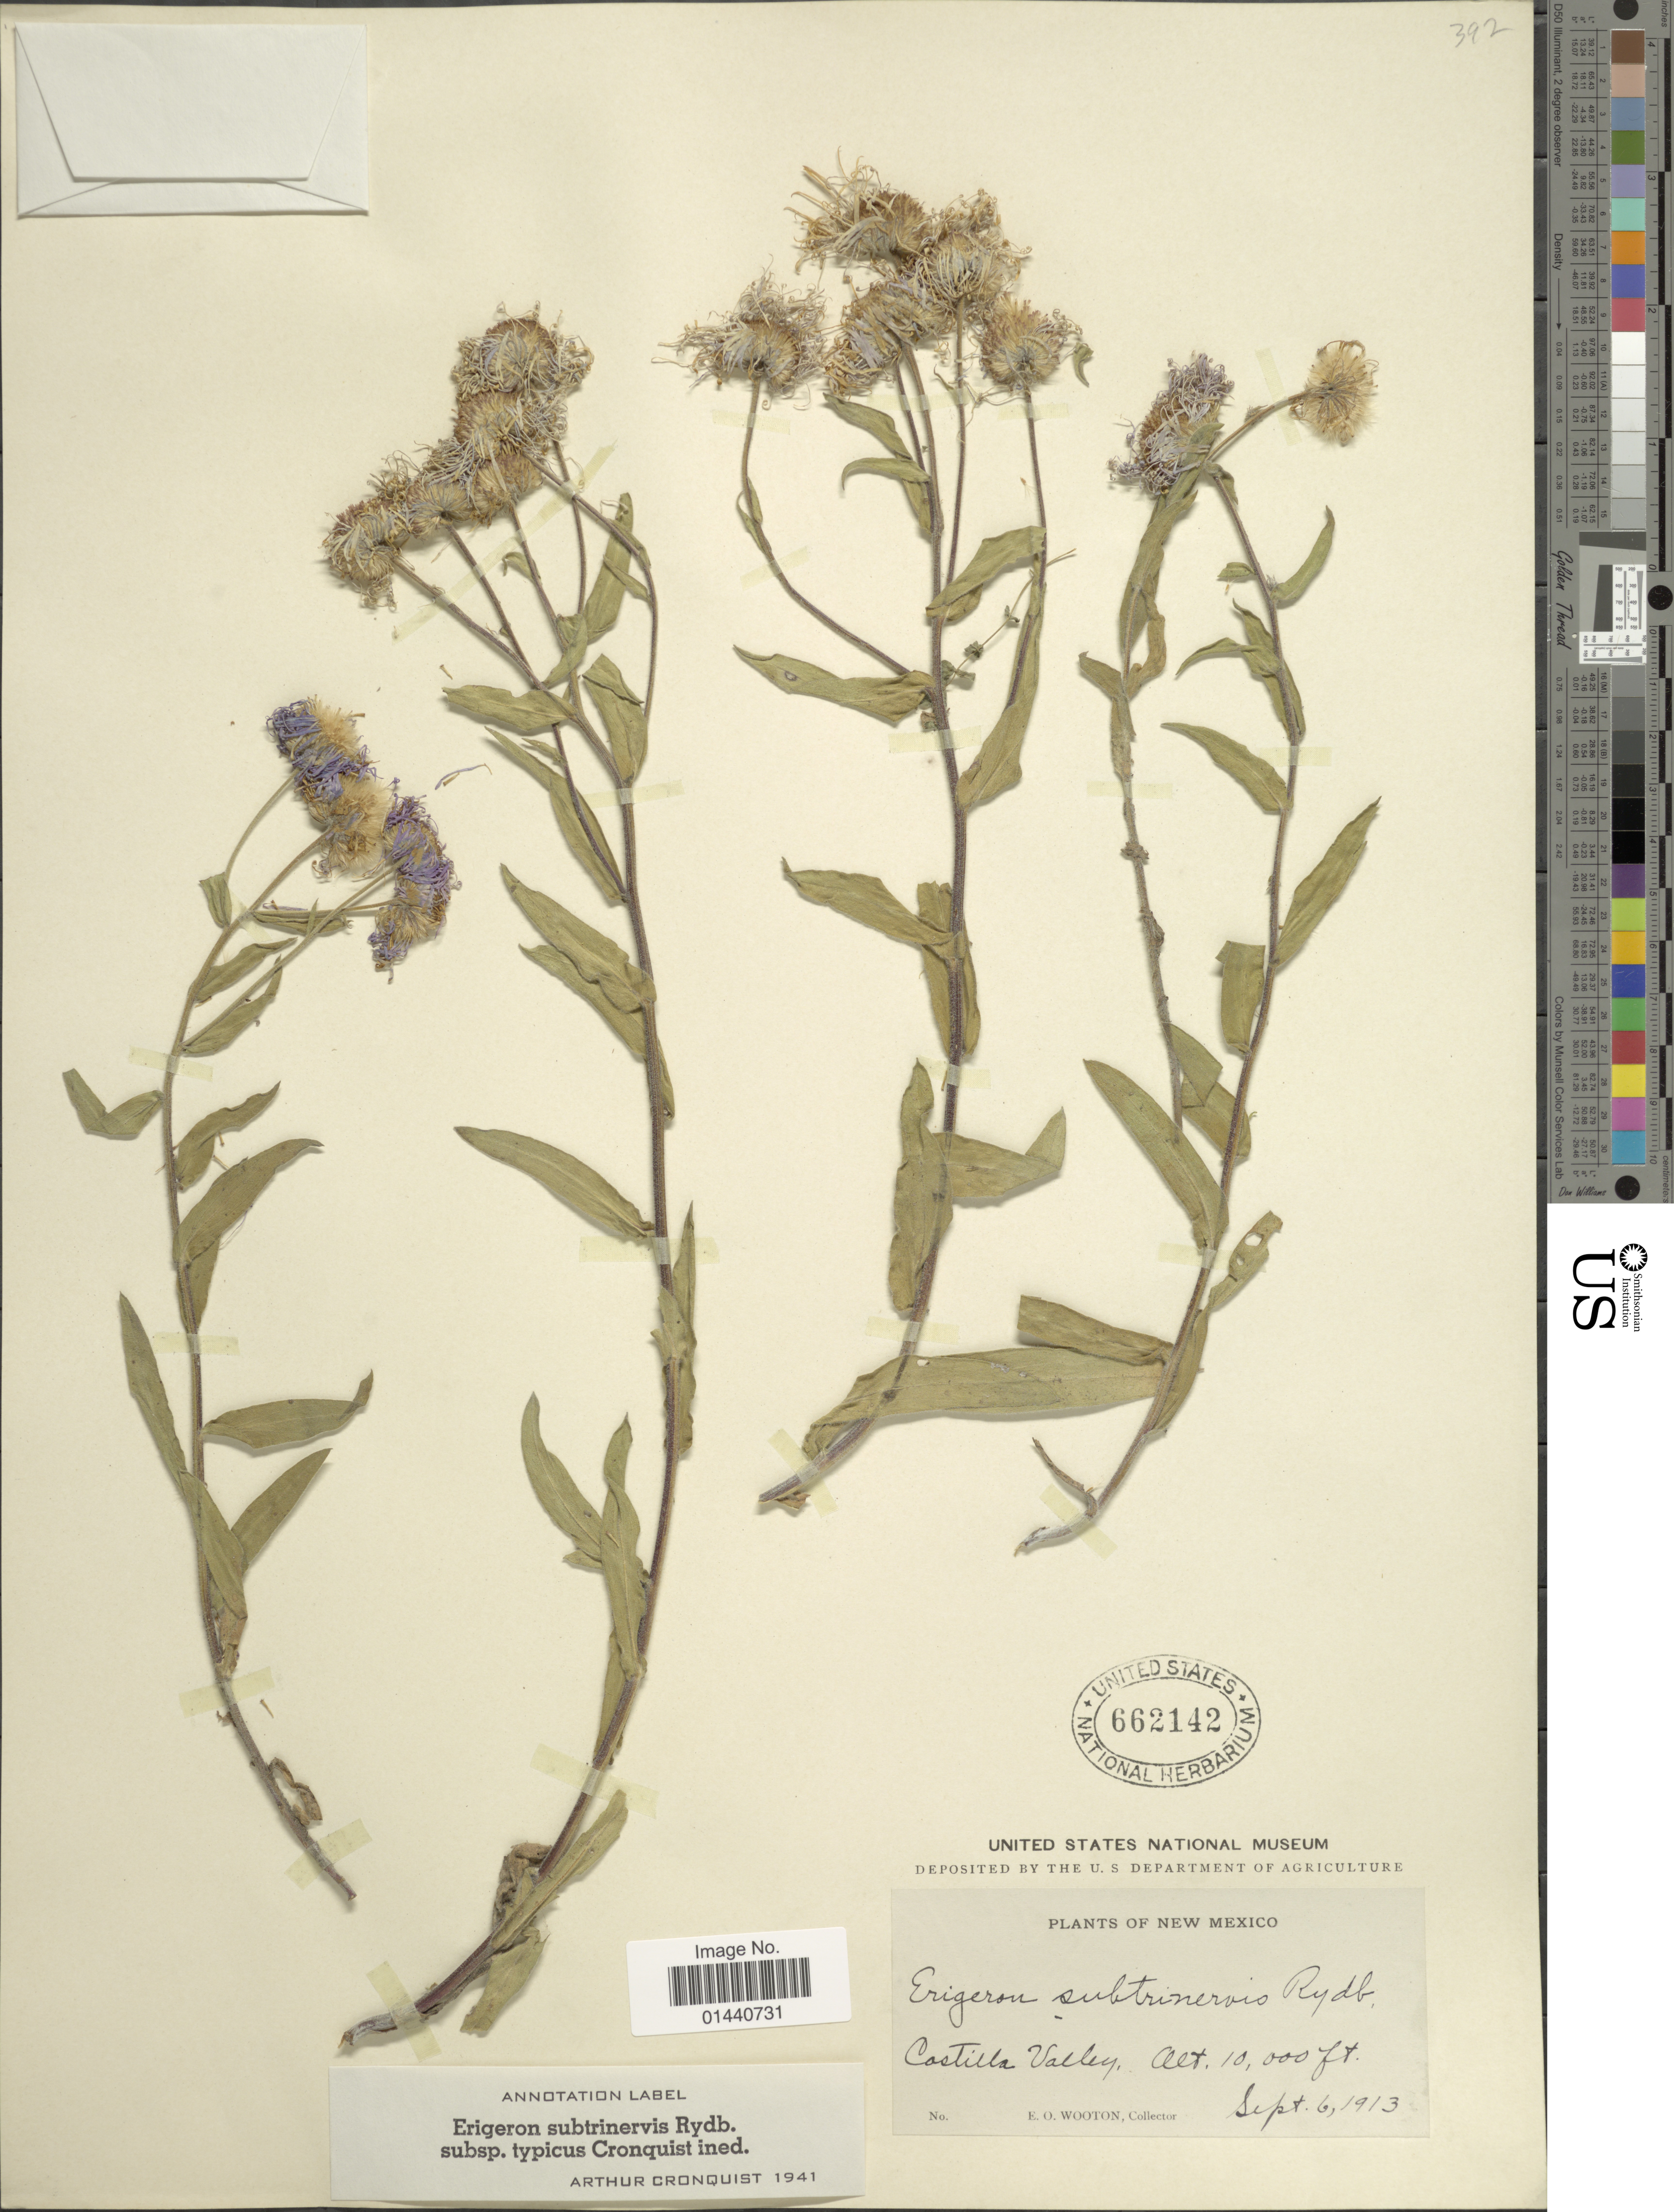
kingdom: Plantae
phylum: Tracheophyta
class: Magnoliopsida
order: Asterales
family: Asteraceae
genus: Erigeron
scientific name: Erigeron subtrinervis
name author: Rydb. ex Porter & Britton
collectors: E. O. Wooton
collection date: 1913-09-06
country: United States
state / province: New Mexico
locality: Castilla Valley.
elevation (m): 3048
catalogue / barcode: US 662142